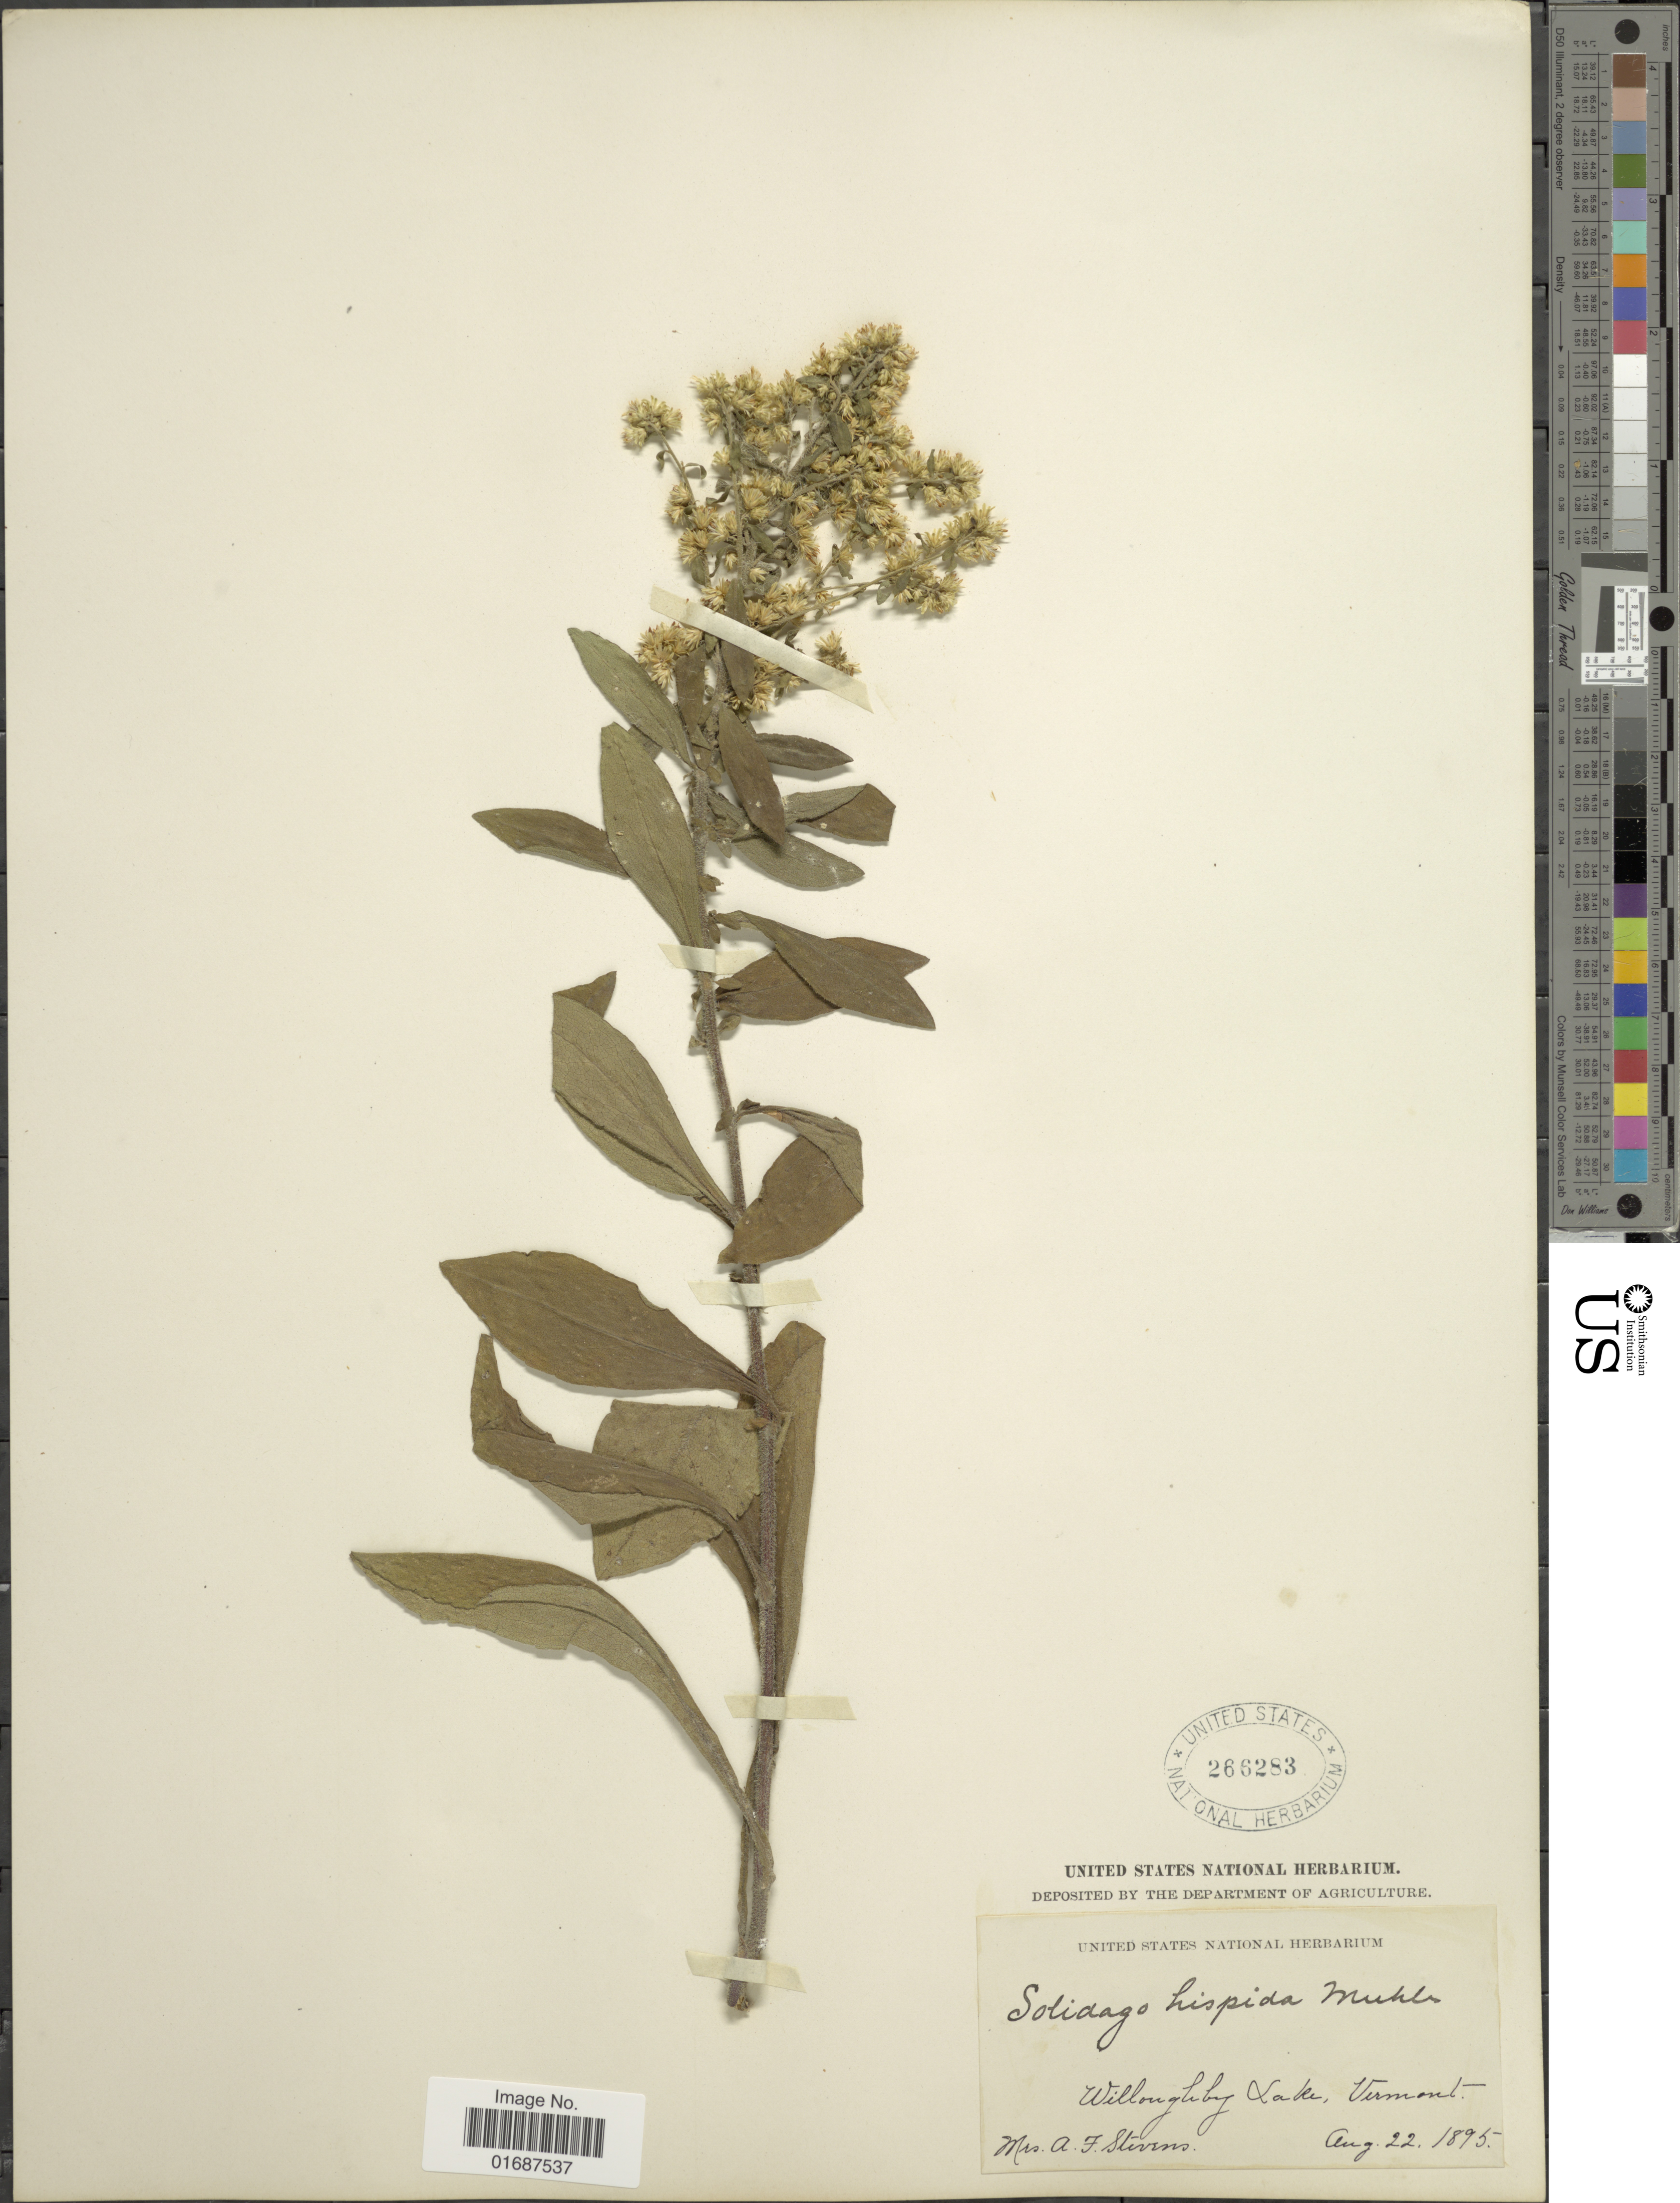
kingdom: Plantae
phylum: Tracheophyta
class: Magnoliopsida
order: Asterales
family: Asteraceae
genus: Solidago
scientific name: Solidago hispida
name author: Muhl. ex Willd.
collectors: A. Stevens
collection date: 1895-08-22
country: United States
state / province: Vermont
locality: Willoughby Lake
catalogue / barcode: US 266283